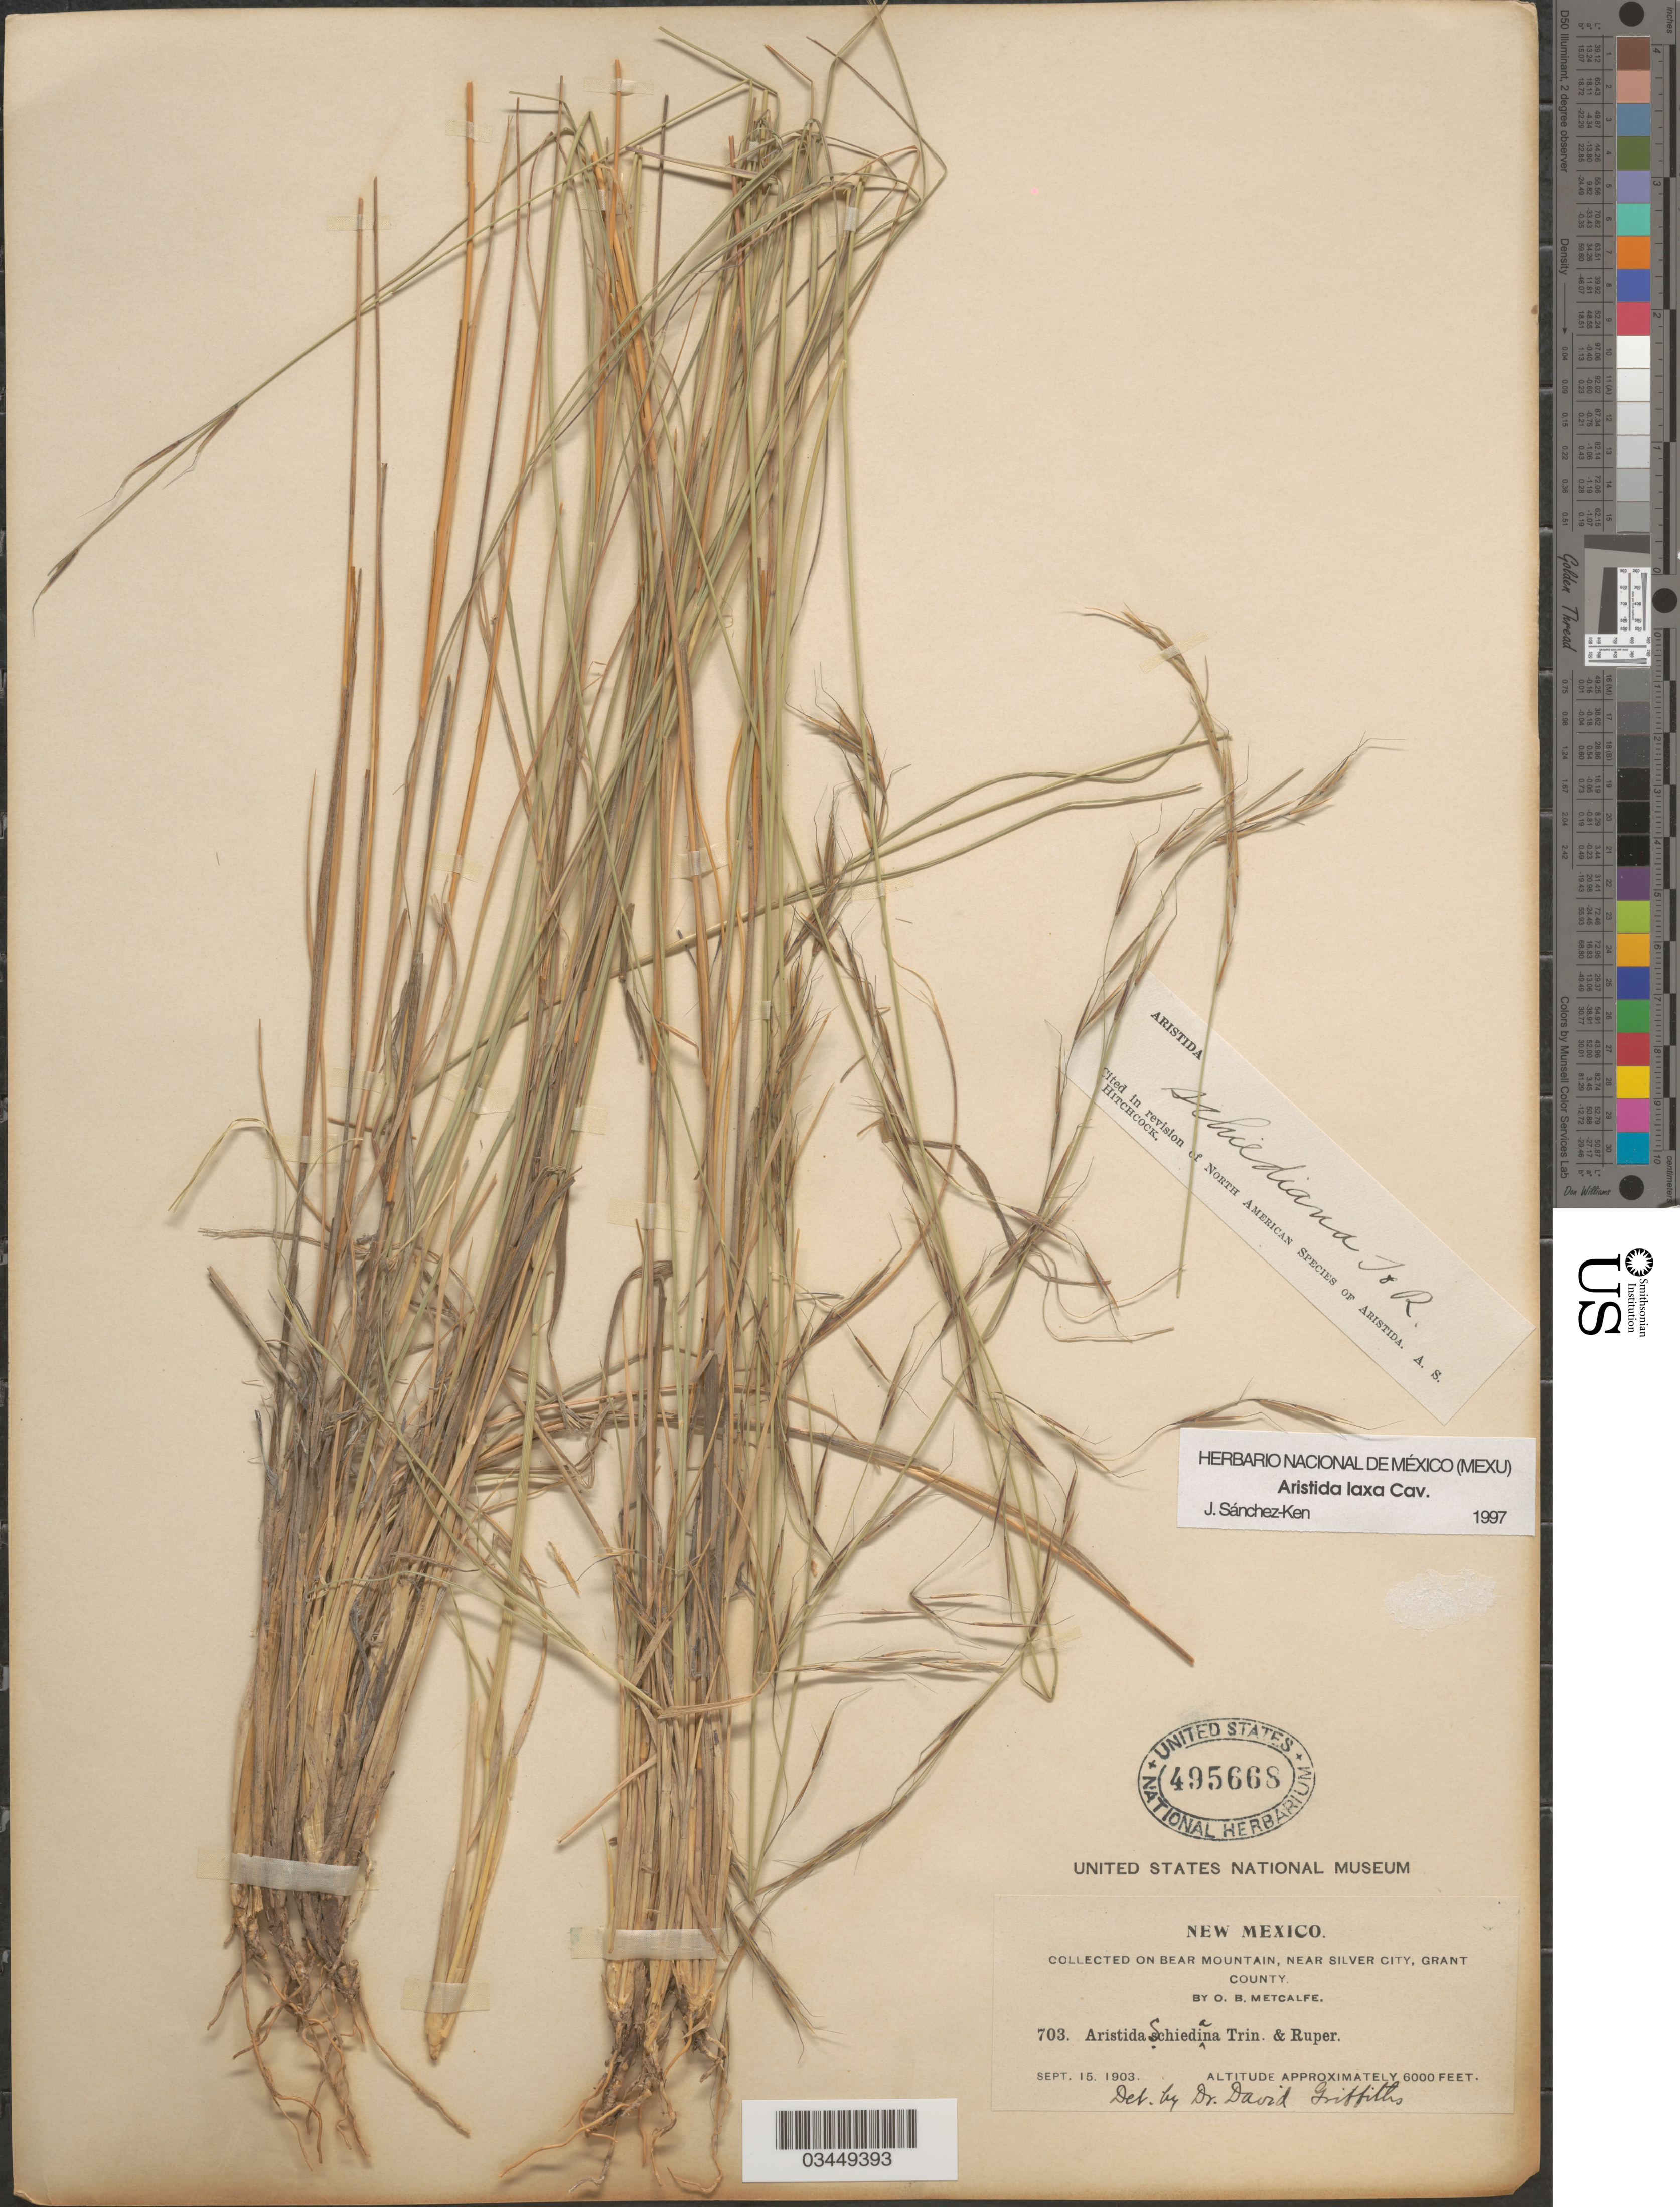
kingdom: Plantae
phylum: Tracheophyta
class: Liliopsida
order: Poales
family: Poaceae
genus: Aristida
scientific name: Aristida laxa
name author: Cav.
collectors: O. B. Metcalfe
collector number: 703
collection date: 1903-09-15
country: United States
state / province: New Mexico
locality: On Bear Mountain, near Silver City, Grant County.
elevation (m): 1829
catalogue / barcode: US 495668